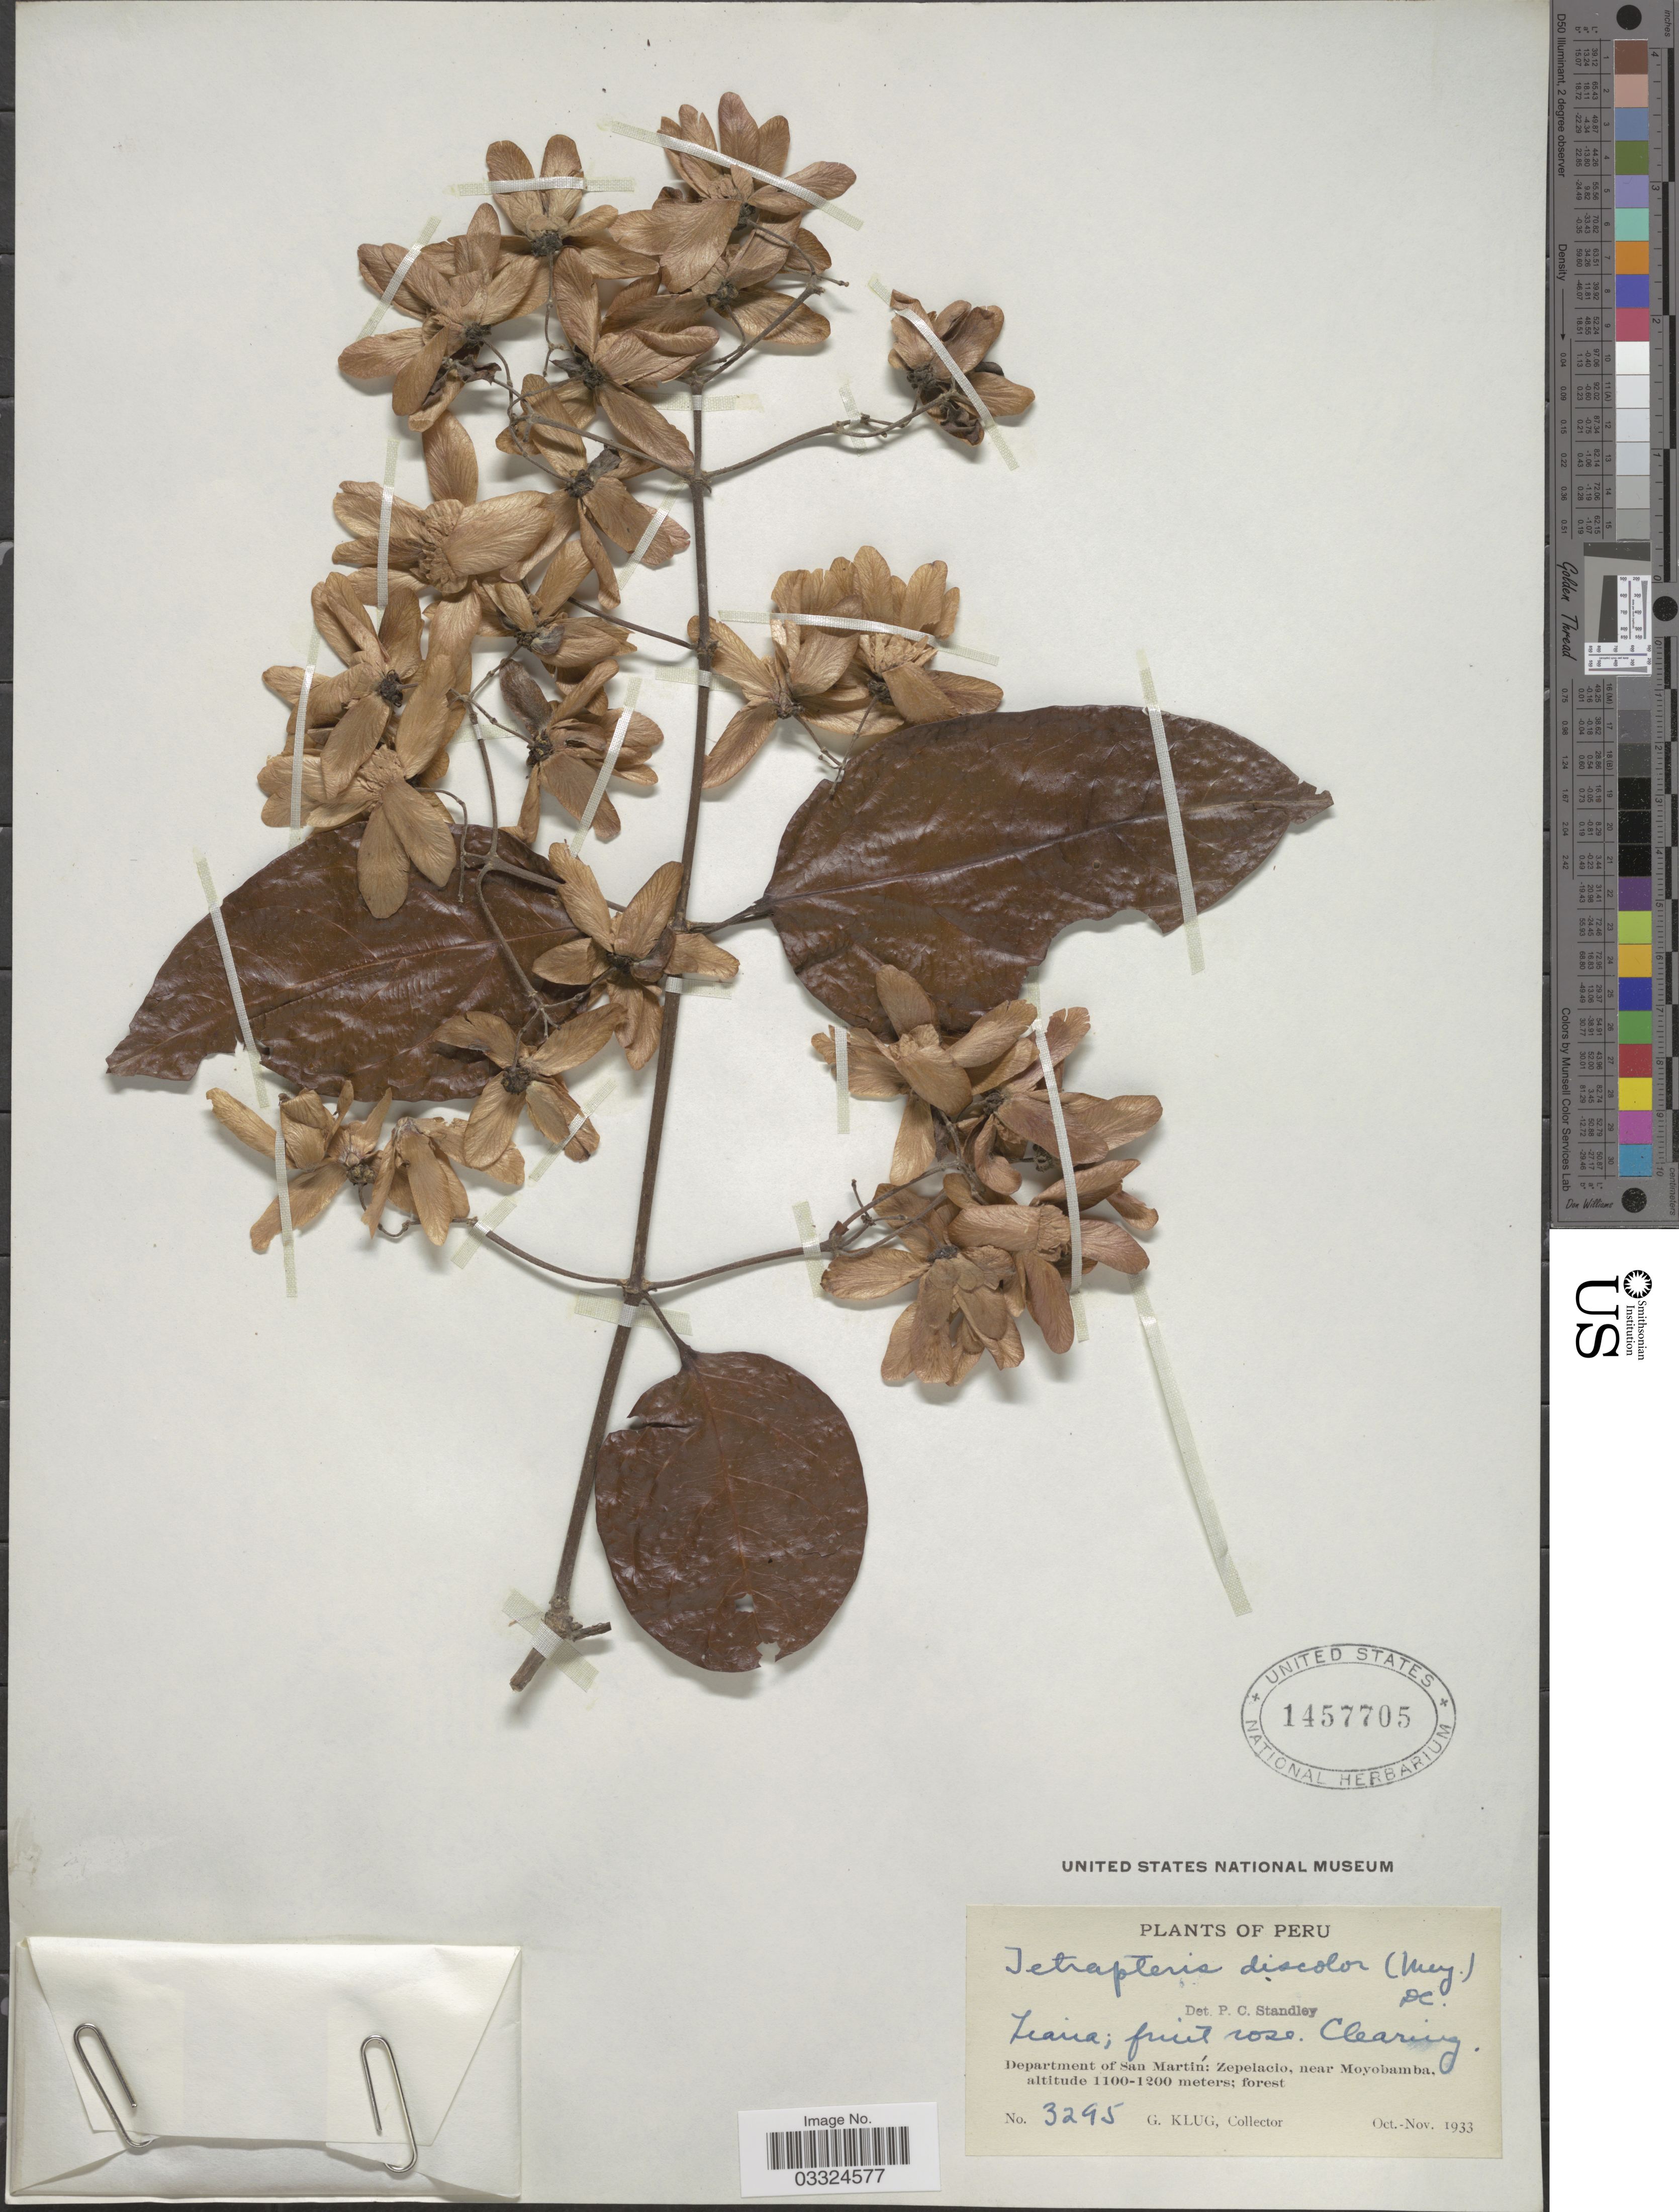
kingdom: Plantae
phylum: Tracheophyta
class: Magnoliopsida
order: Malpighiales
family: Malpighiaceae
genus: Tetrapterys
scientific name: Tetrapterys discolor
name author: (G. Mey.) DC.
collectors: G. Klug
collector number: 3295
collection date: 1933-10/1933-11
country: Peru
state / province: San Martín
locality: Department of San Martín: Zepelacio, near Moyobamba.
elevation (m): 1100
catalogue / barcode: US 1457705